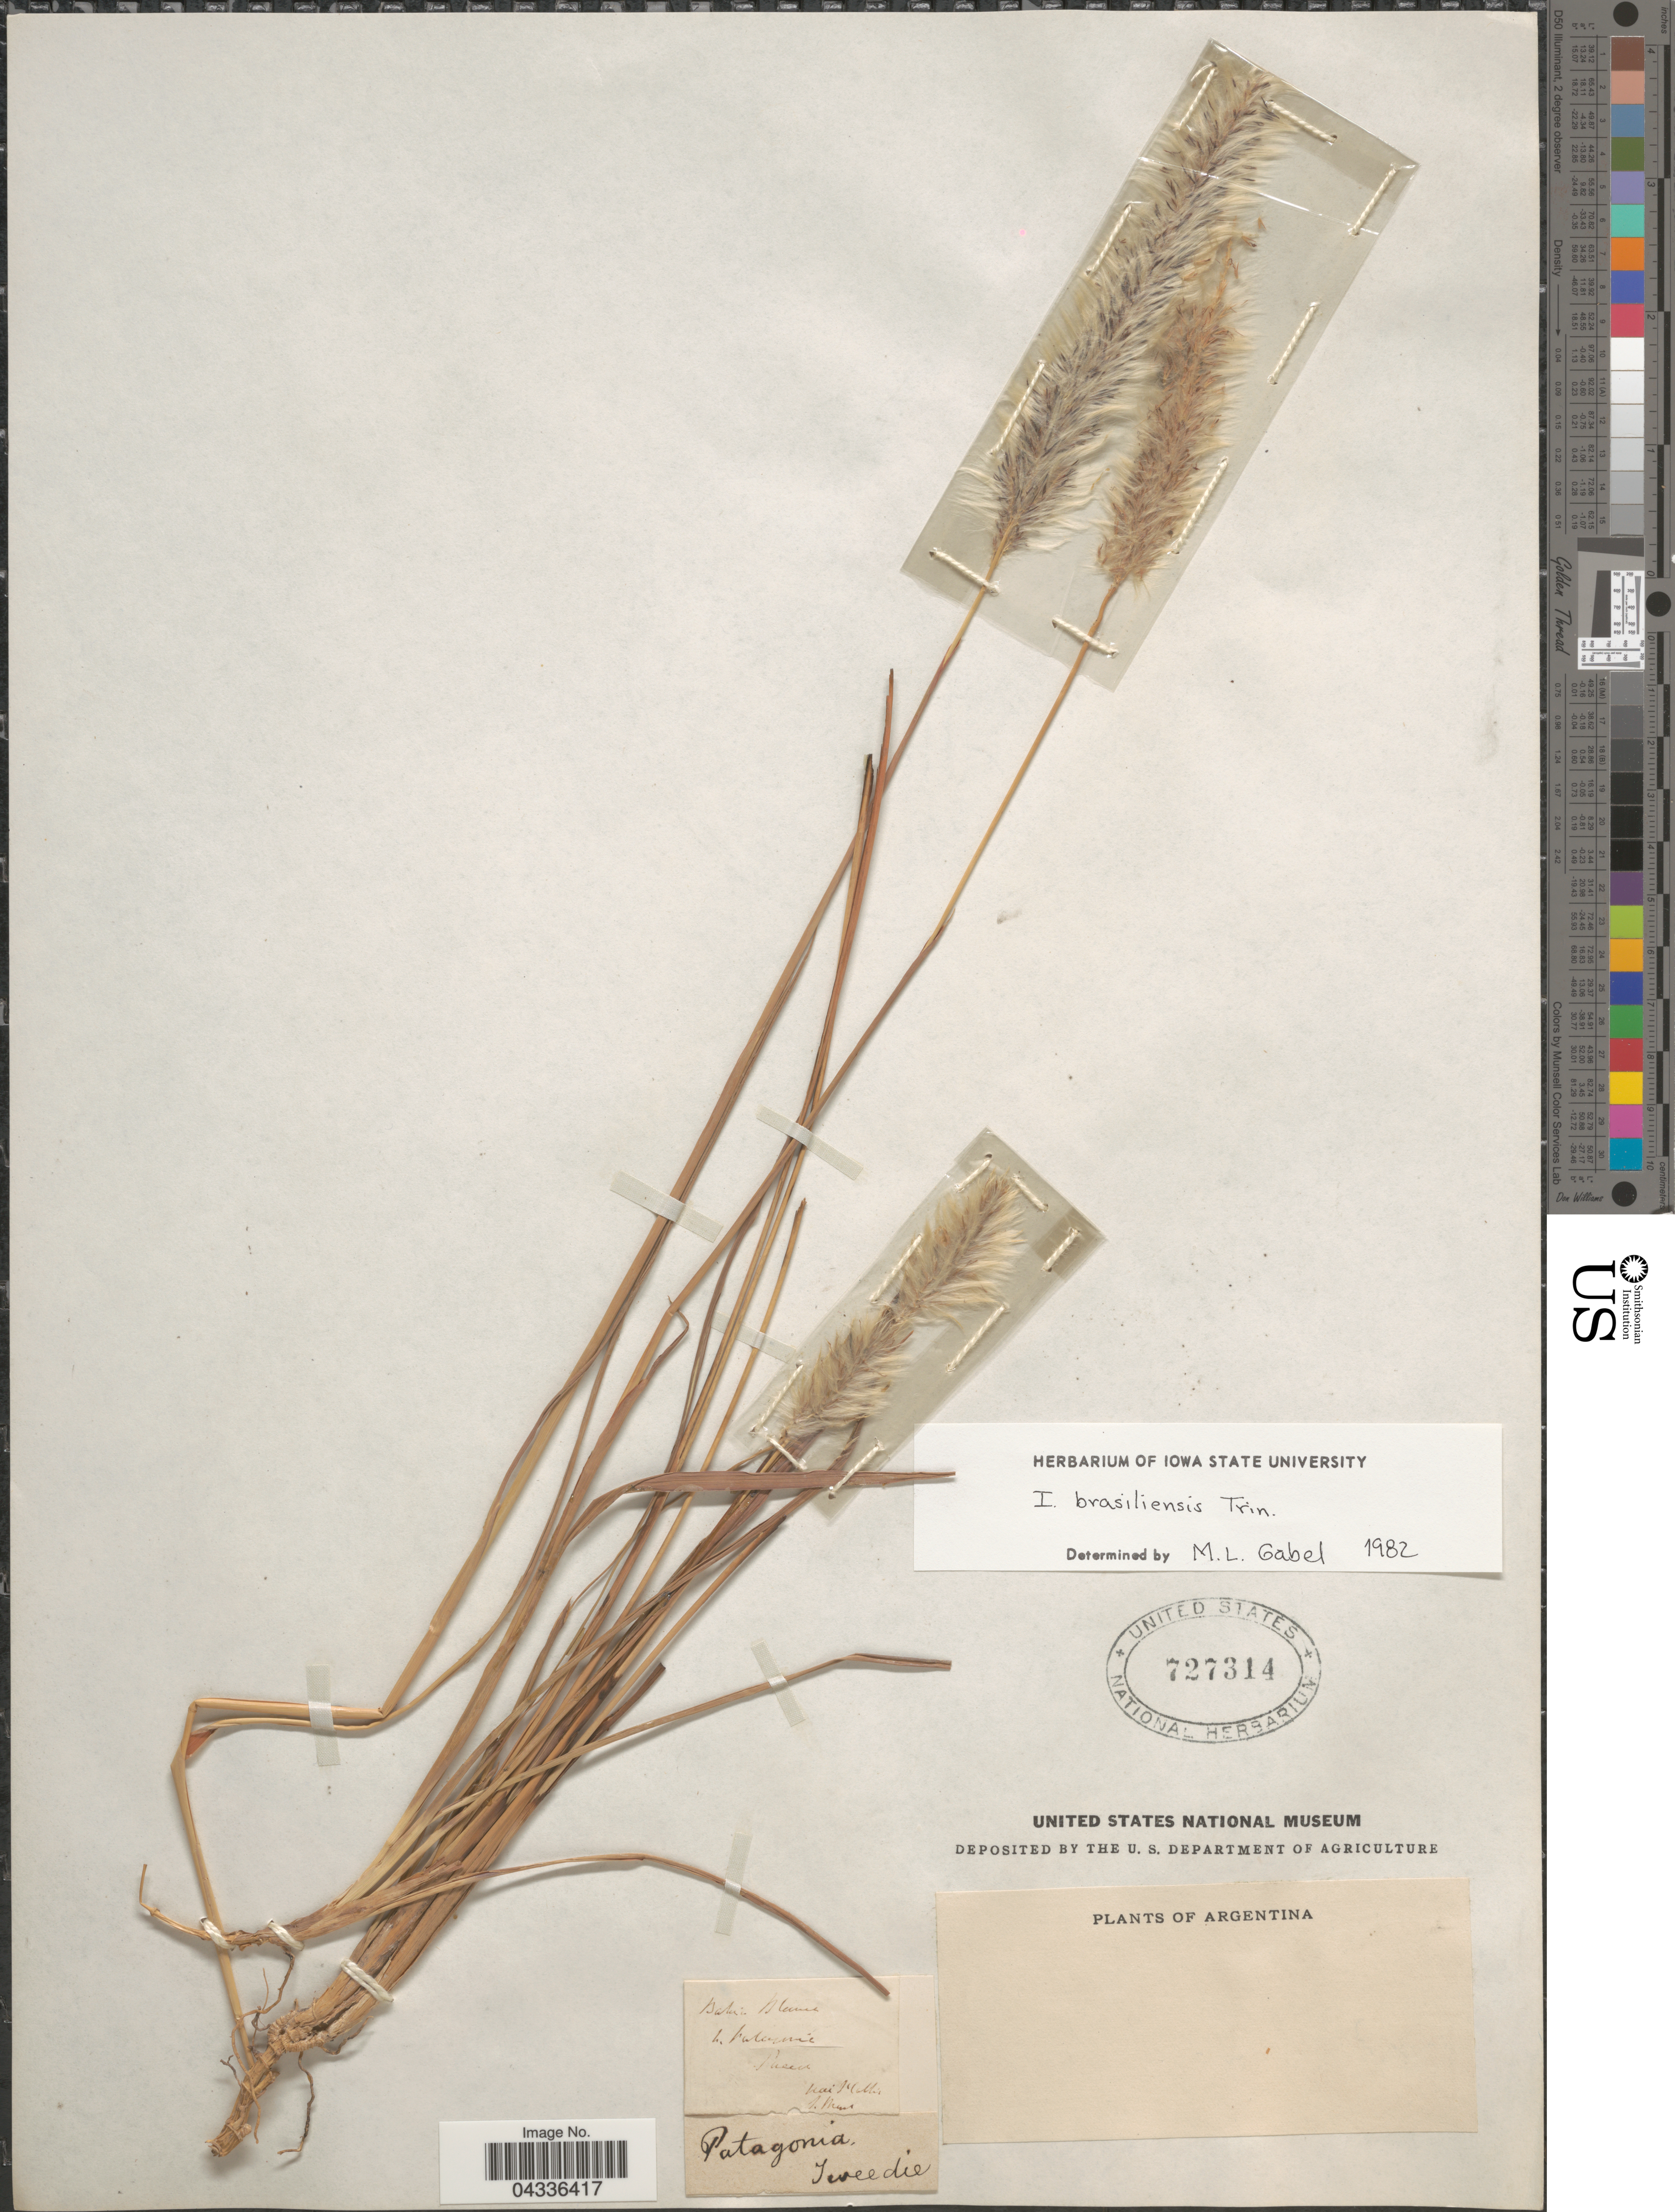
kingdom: Plantae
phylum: Tracheophyta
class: Liliopsida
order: Poales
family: Poaceae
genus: Imperata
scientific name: Imperata brasiliensis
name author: Trin.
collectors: -- Tweedie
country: Argentina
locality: Patagonia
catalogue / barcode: US 727314